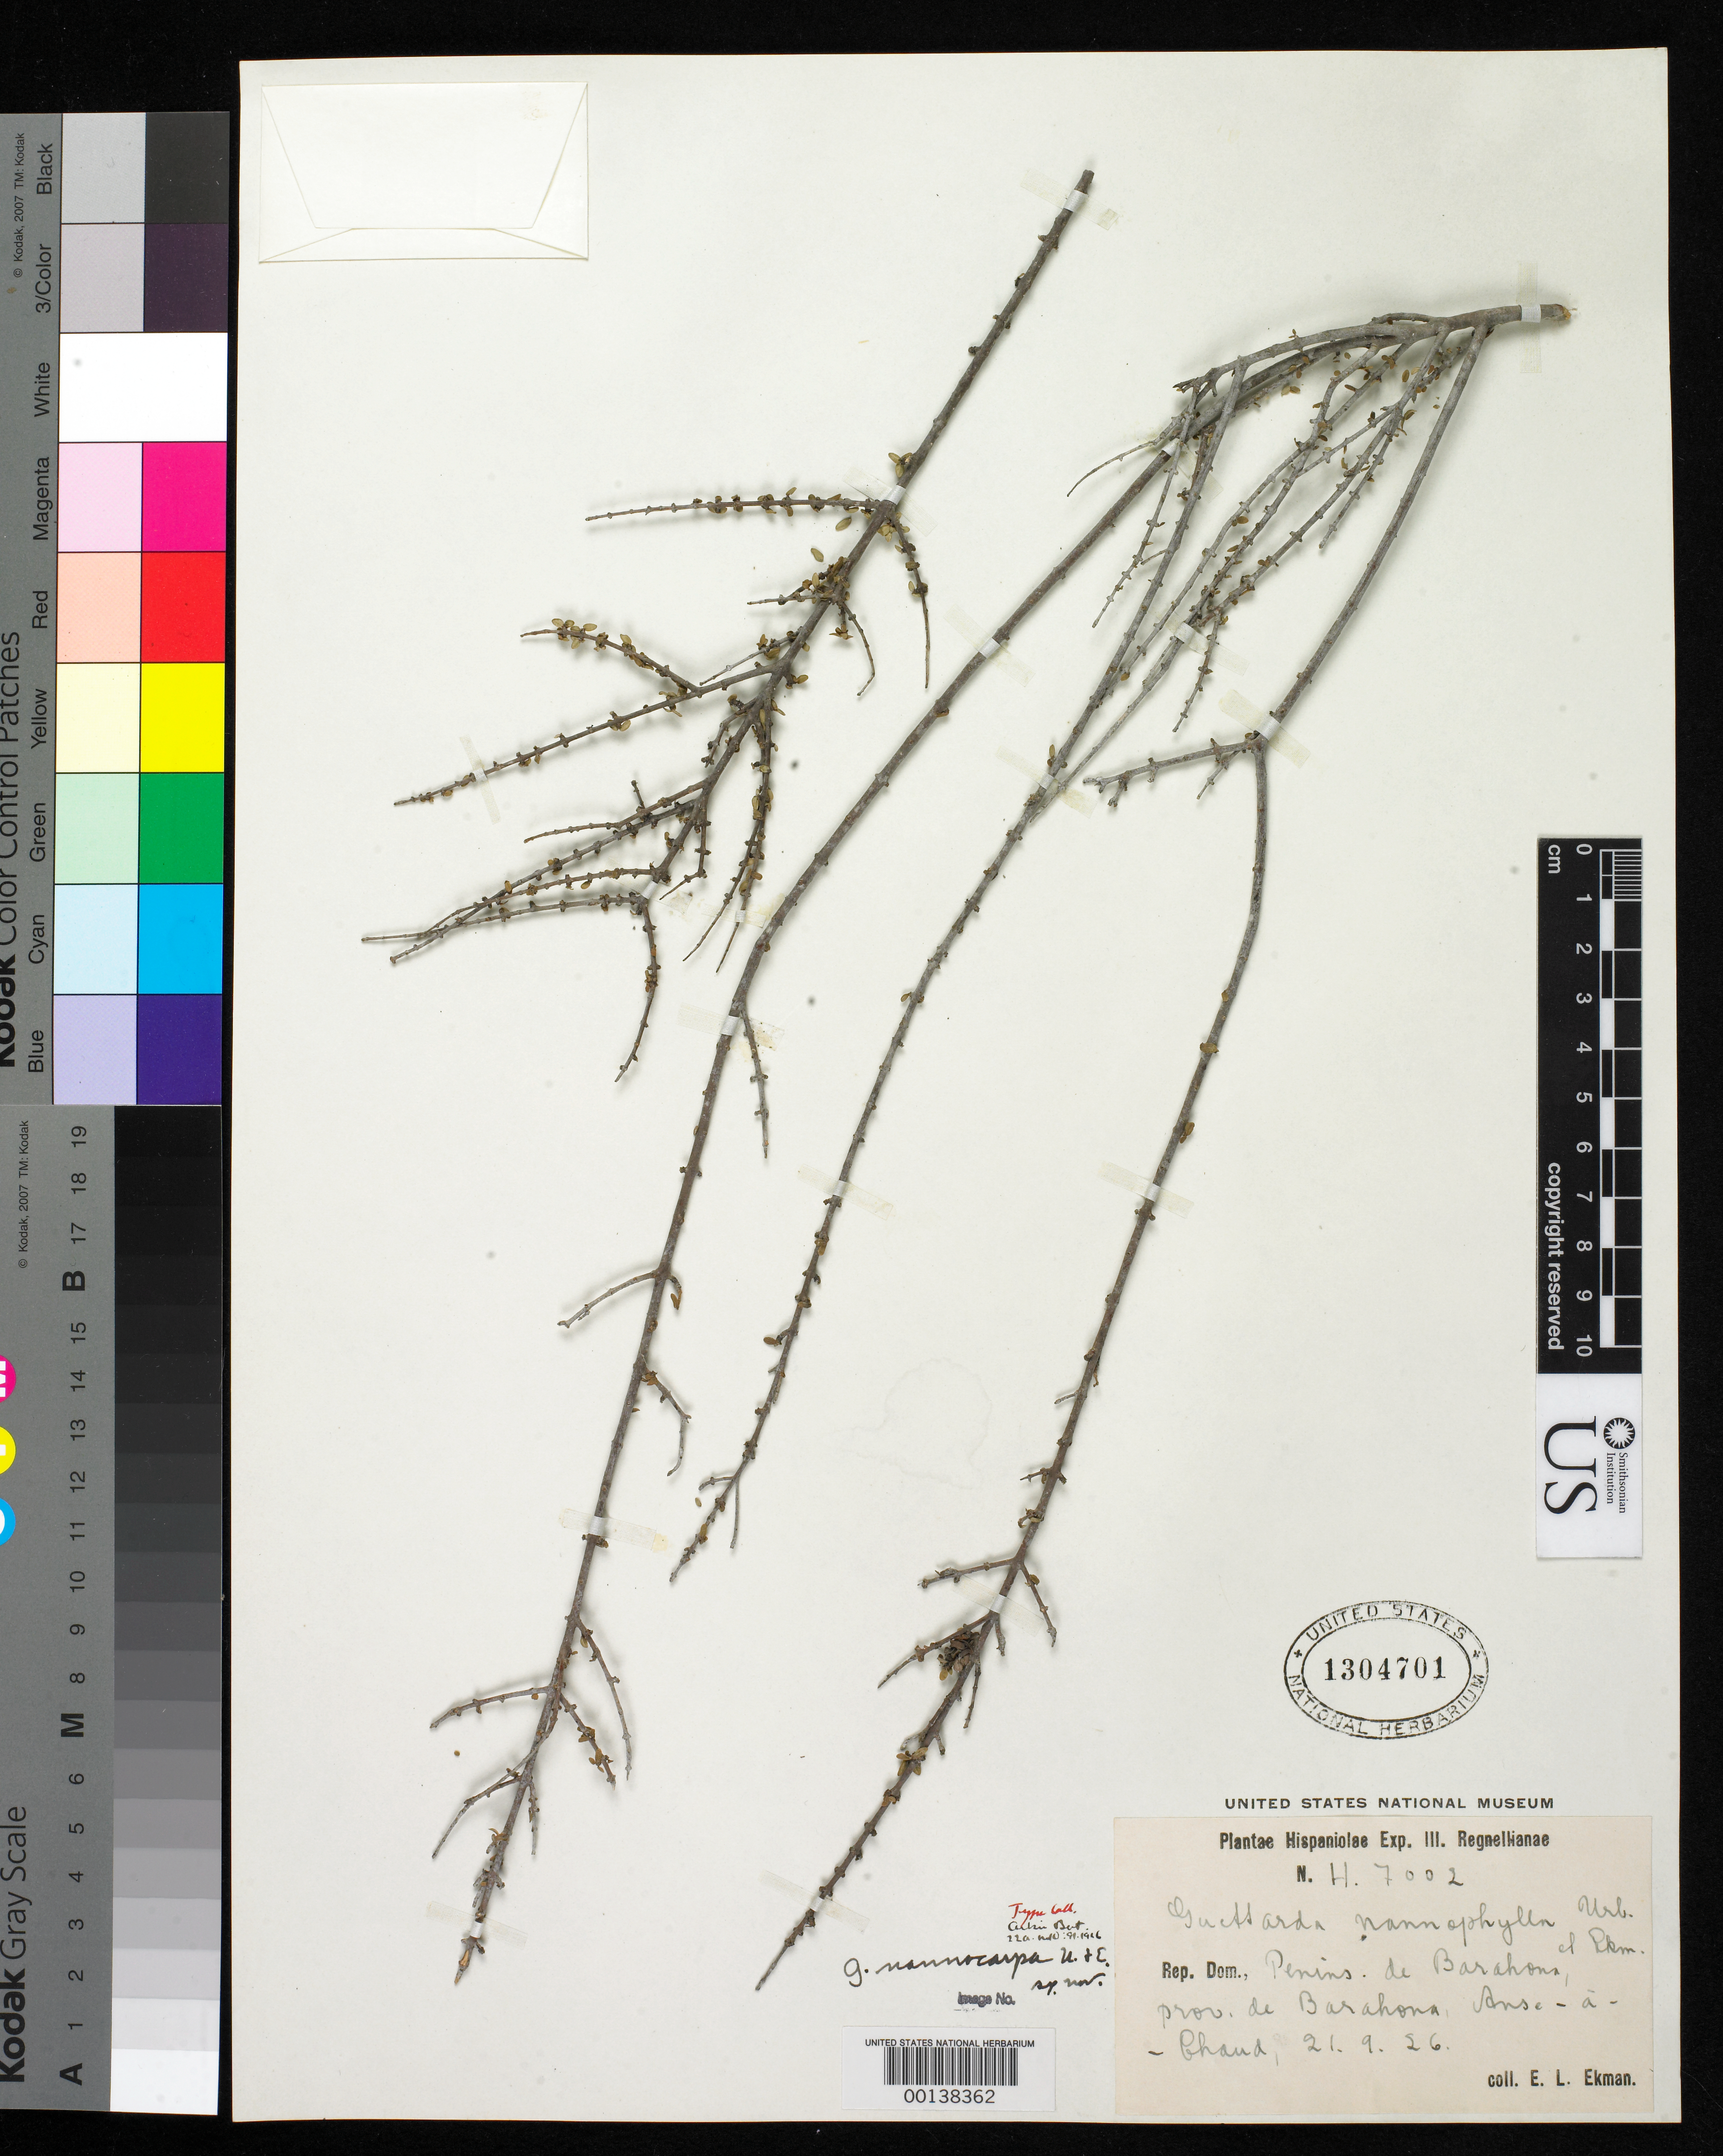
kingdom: Plantae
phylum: Tracheophyta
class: Magnoliopsida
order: Gentianales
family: Rubiaceae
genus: Guettarda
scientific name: Guettarda nannocarpa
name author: Urb. & Ekman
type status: Isotype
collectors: E. L. Ekman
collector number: H 7002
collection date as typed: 21 Sep 1926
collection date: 1926-09-21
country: Dominican Republic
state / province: Barahona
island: Hispaniola Island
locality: Anset-a-chat.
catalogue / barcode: US 1304701